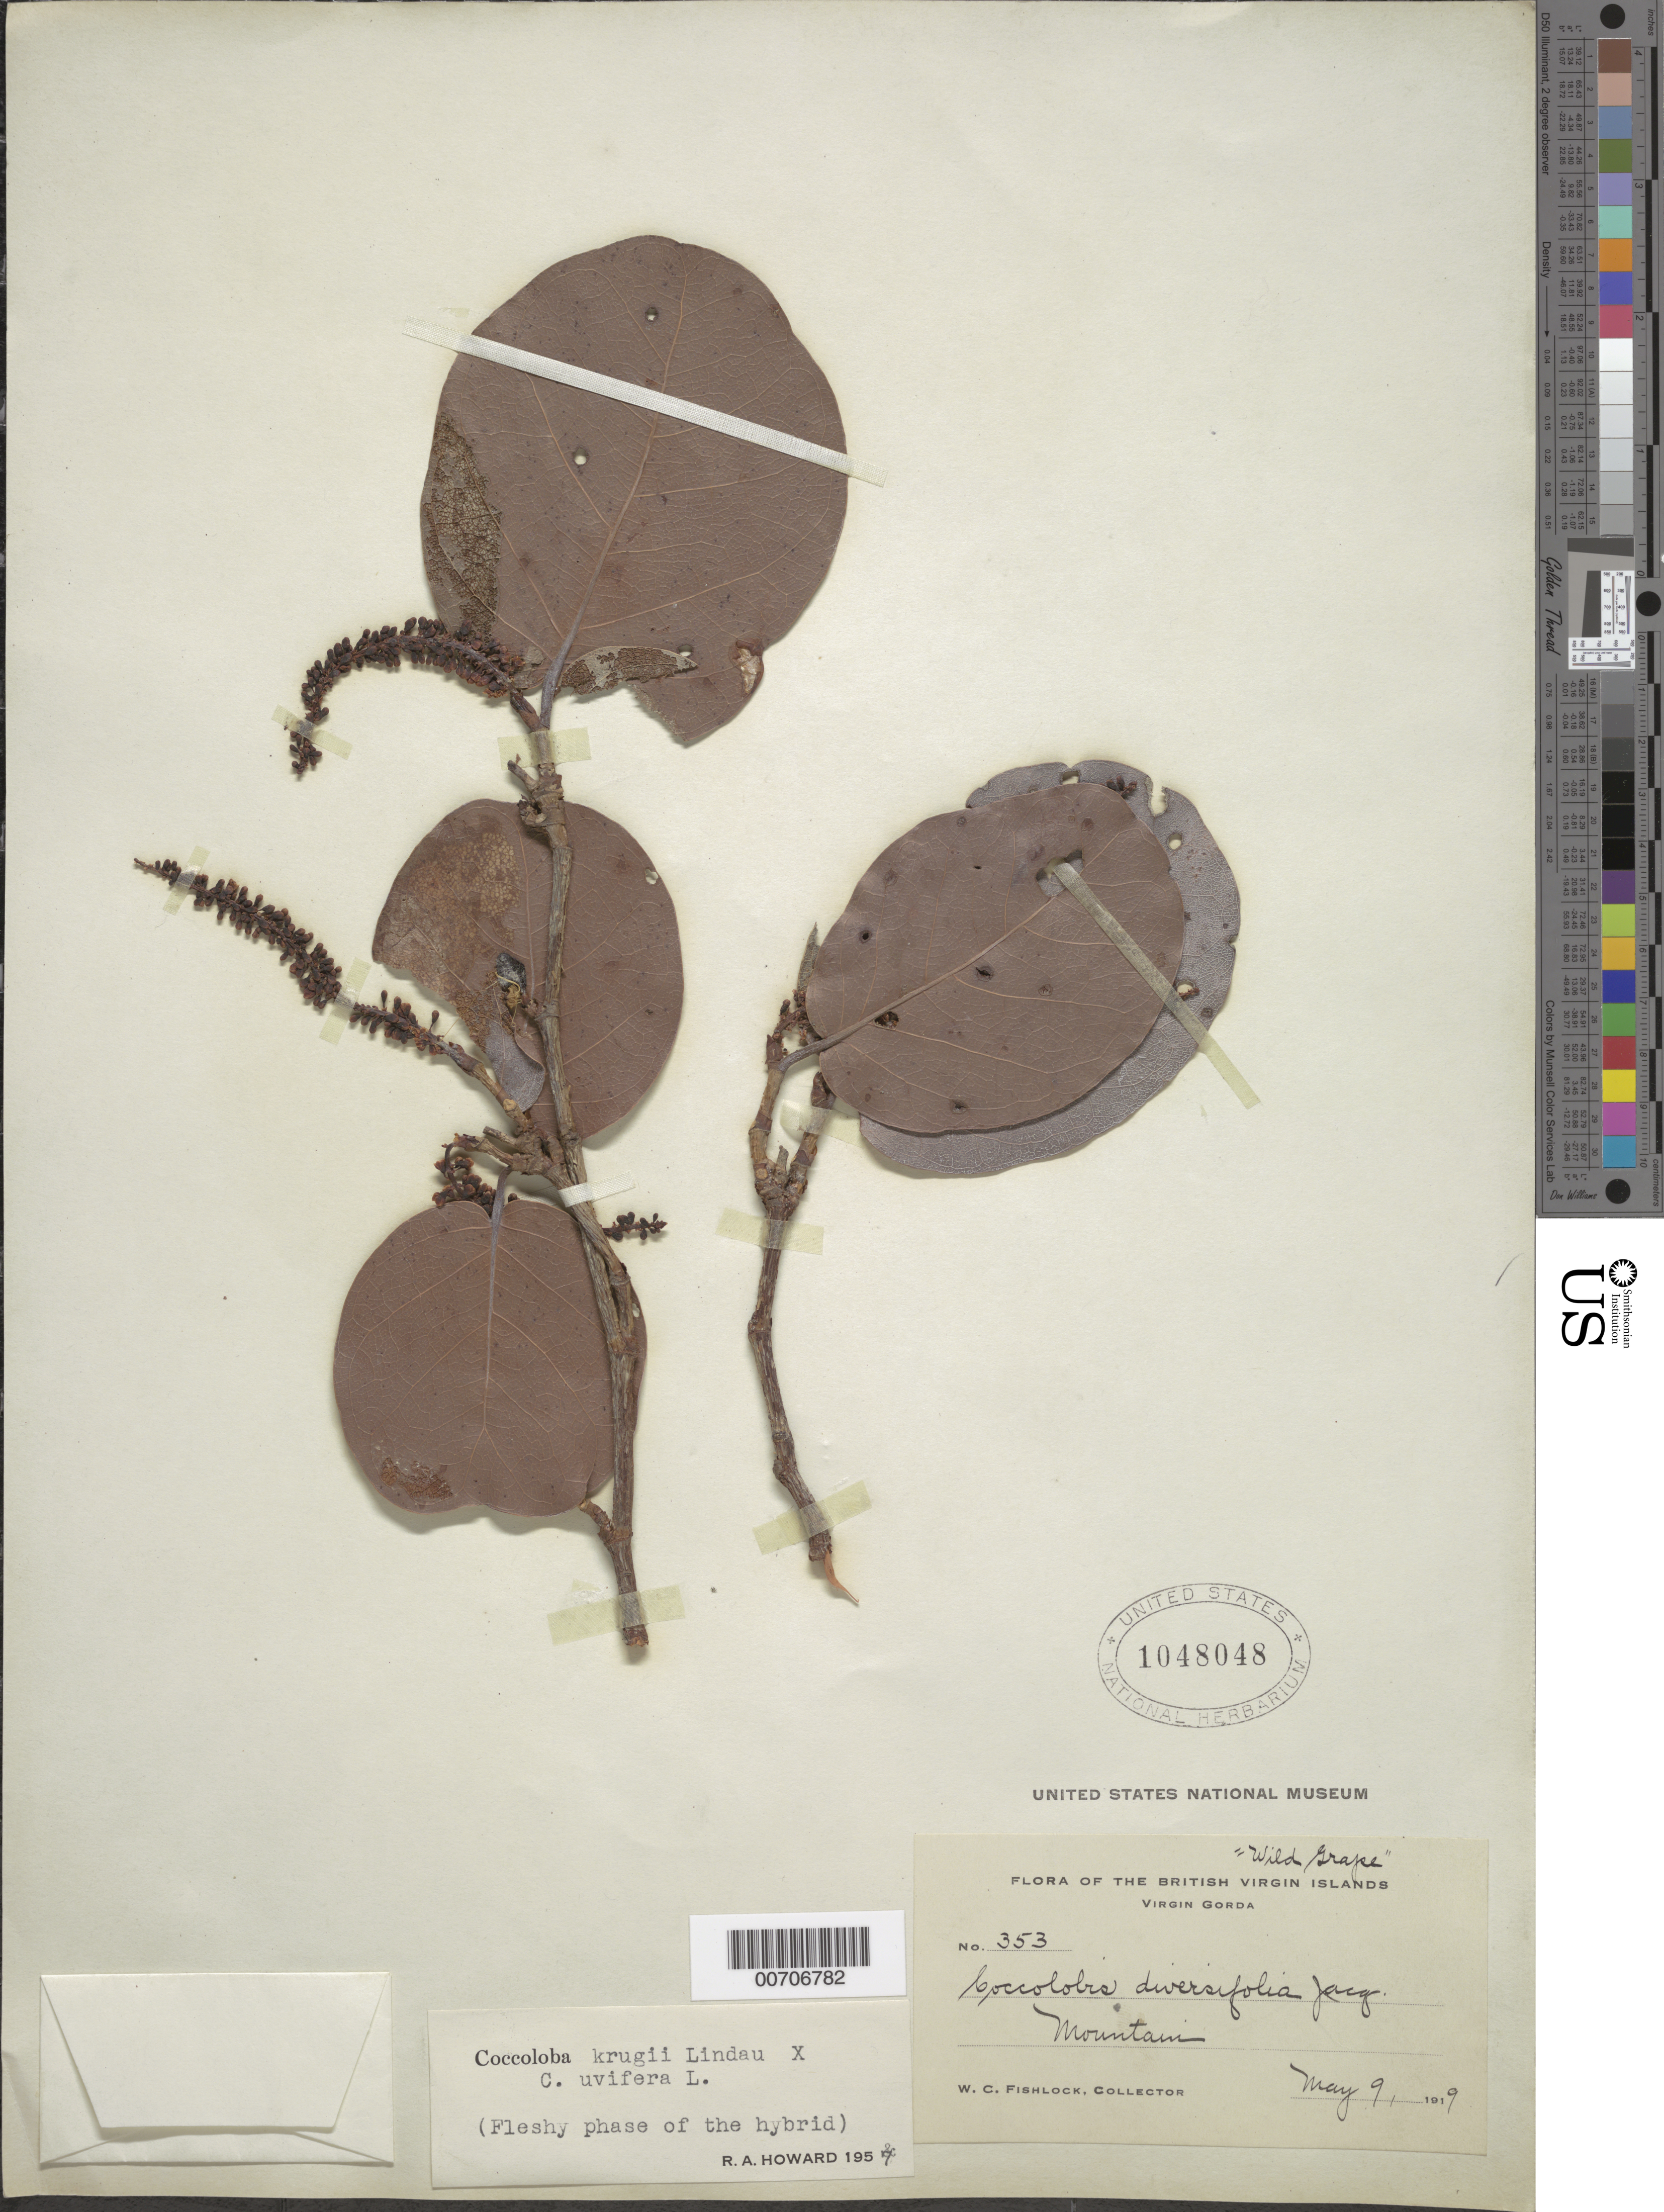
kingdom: Plantae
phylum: Tracheophyta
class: Magnoliopsida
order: Caryophyllales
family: Polygonaceae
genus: Coccoloba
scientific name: Coccoloba x krugii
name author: Lindau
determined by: Howard, R. A.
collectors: W. Fishlock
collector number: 353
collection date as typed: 09 May 1919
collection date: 1919-05-09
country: British Virgin Islands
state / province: Virgin Gorda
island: Virgin Gorda Island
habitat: Mountain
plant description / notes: Common name: Wild grape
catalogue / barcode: US 1048048